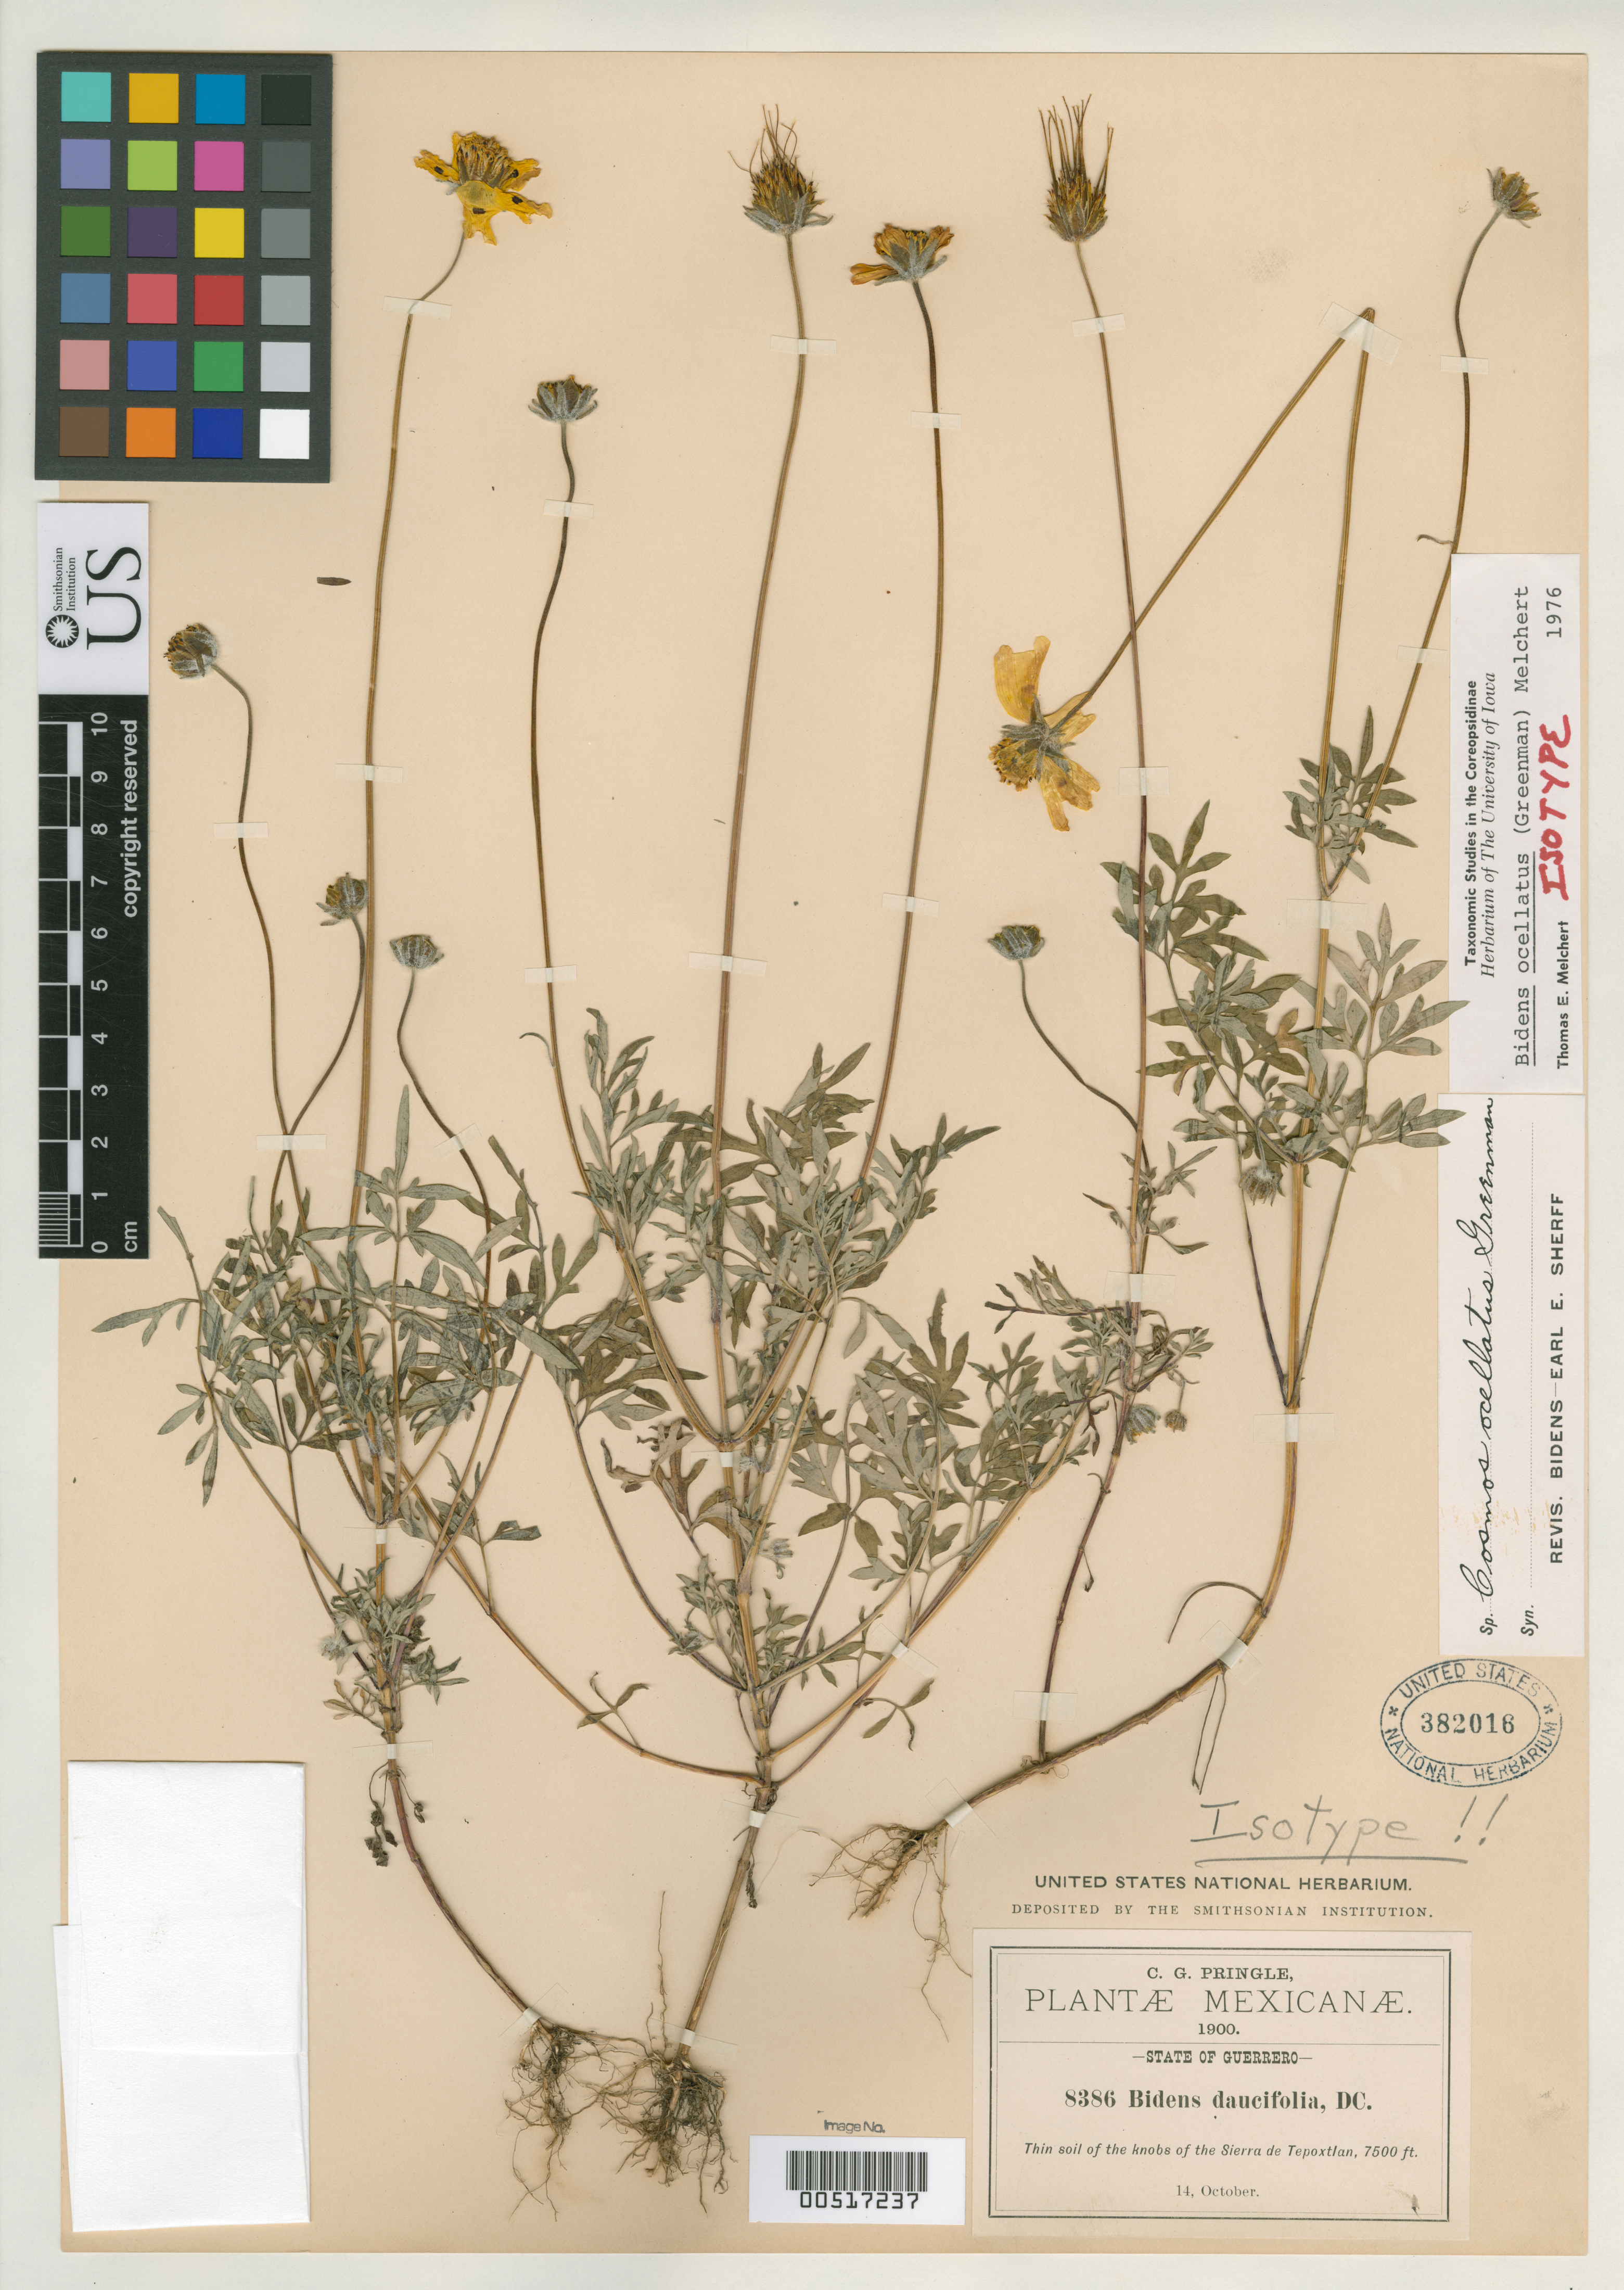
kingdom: Plantae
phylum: Tracheophyta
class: Magnoliopsida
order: Asterales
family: Asteraceae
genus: Cosmos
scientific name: Cosmos ocellatus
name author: Greenm.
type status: Isotype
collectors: C. G. Pringle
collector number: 8386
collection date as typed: Oct 1900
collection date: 1900-10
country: Mexico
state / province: Guerrero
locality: Knobs of Sierra de Tepoxtlan.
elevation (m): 2285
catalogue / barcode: US 382016